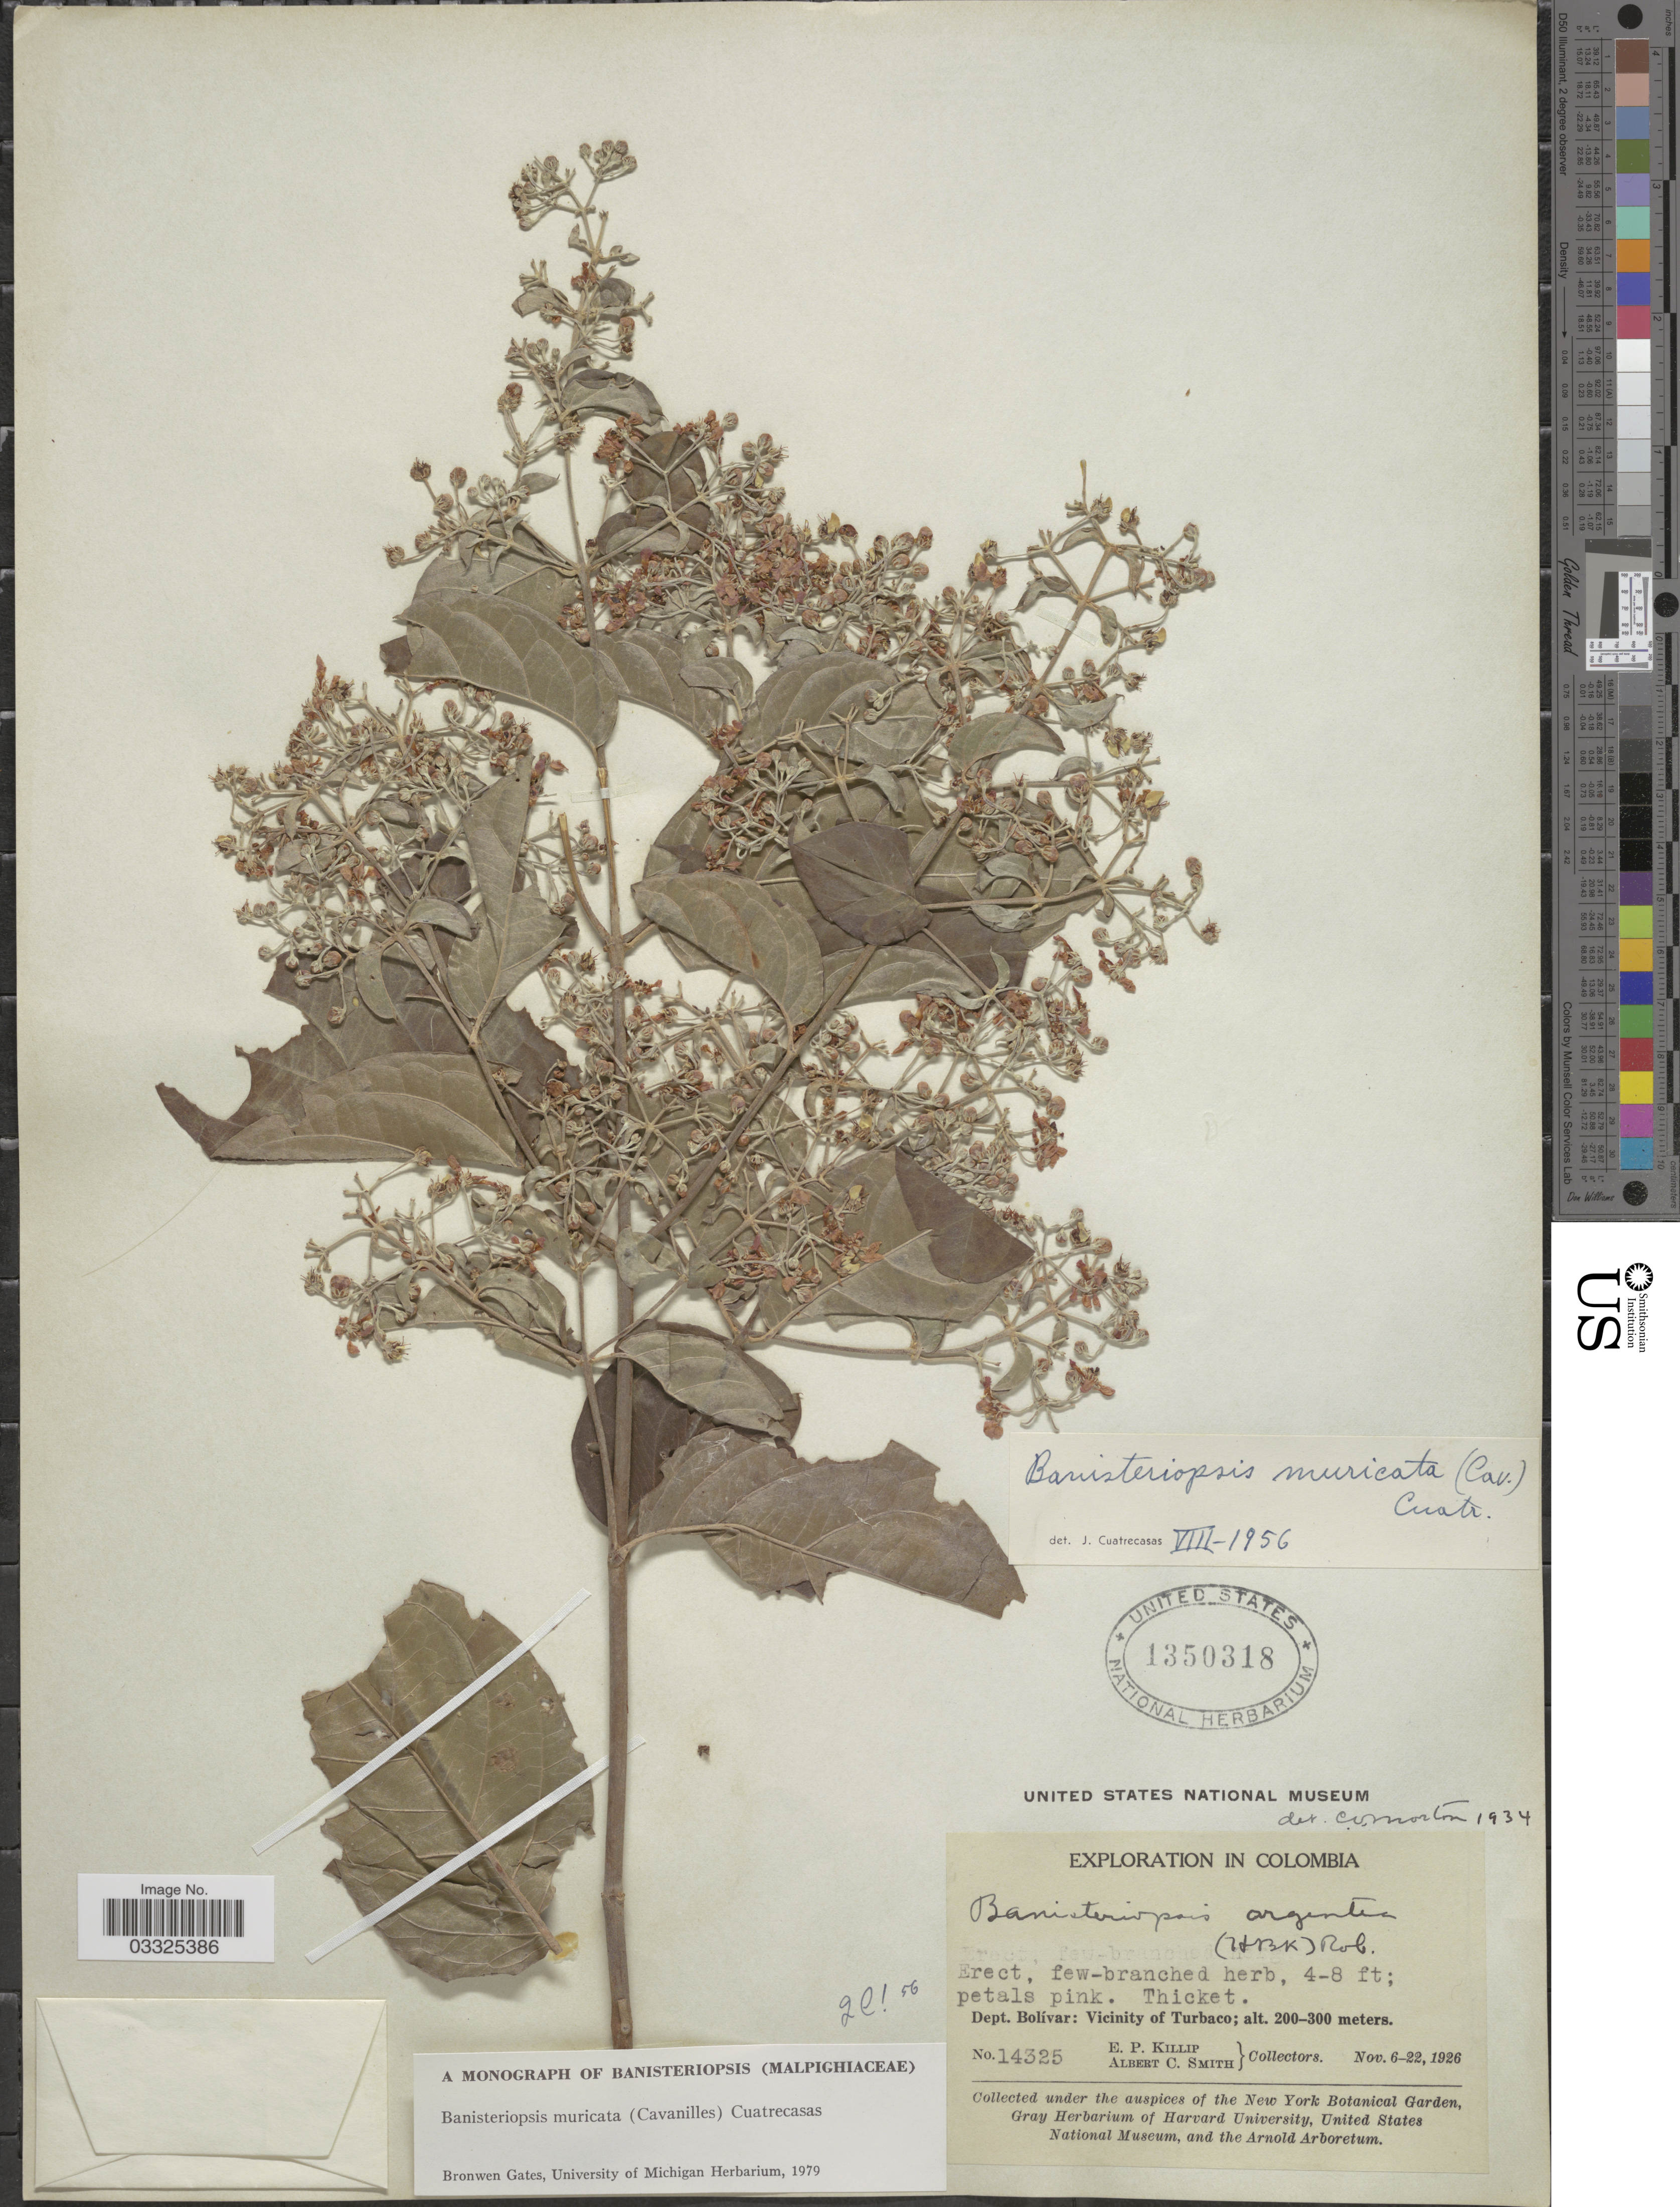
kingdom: Plantae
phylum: Tracheophyta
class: Magnoliopsida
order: Malpighiales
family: Malpighiaceae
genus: Banisteriopsis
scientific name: Banisteriopsis muricata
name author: (Cav.) Cuatrec.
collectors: E. P. Killip & A. C. Smith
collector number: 14325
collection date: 1926-11-06/1926-11-22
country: Colombia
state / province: Bolívar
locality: Vicinity of Turbaco.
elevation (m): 200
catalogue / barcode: US 1350318